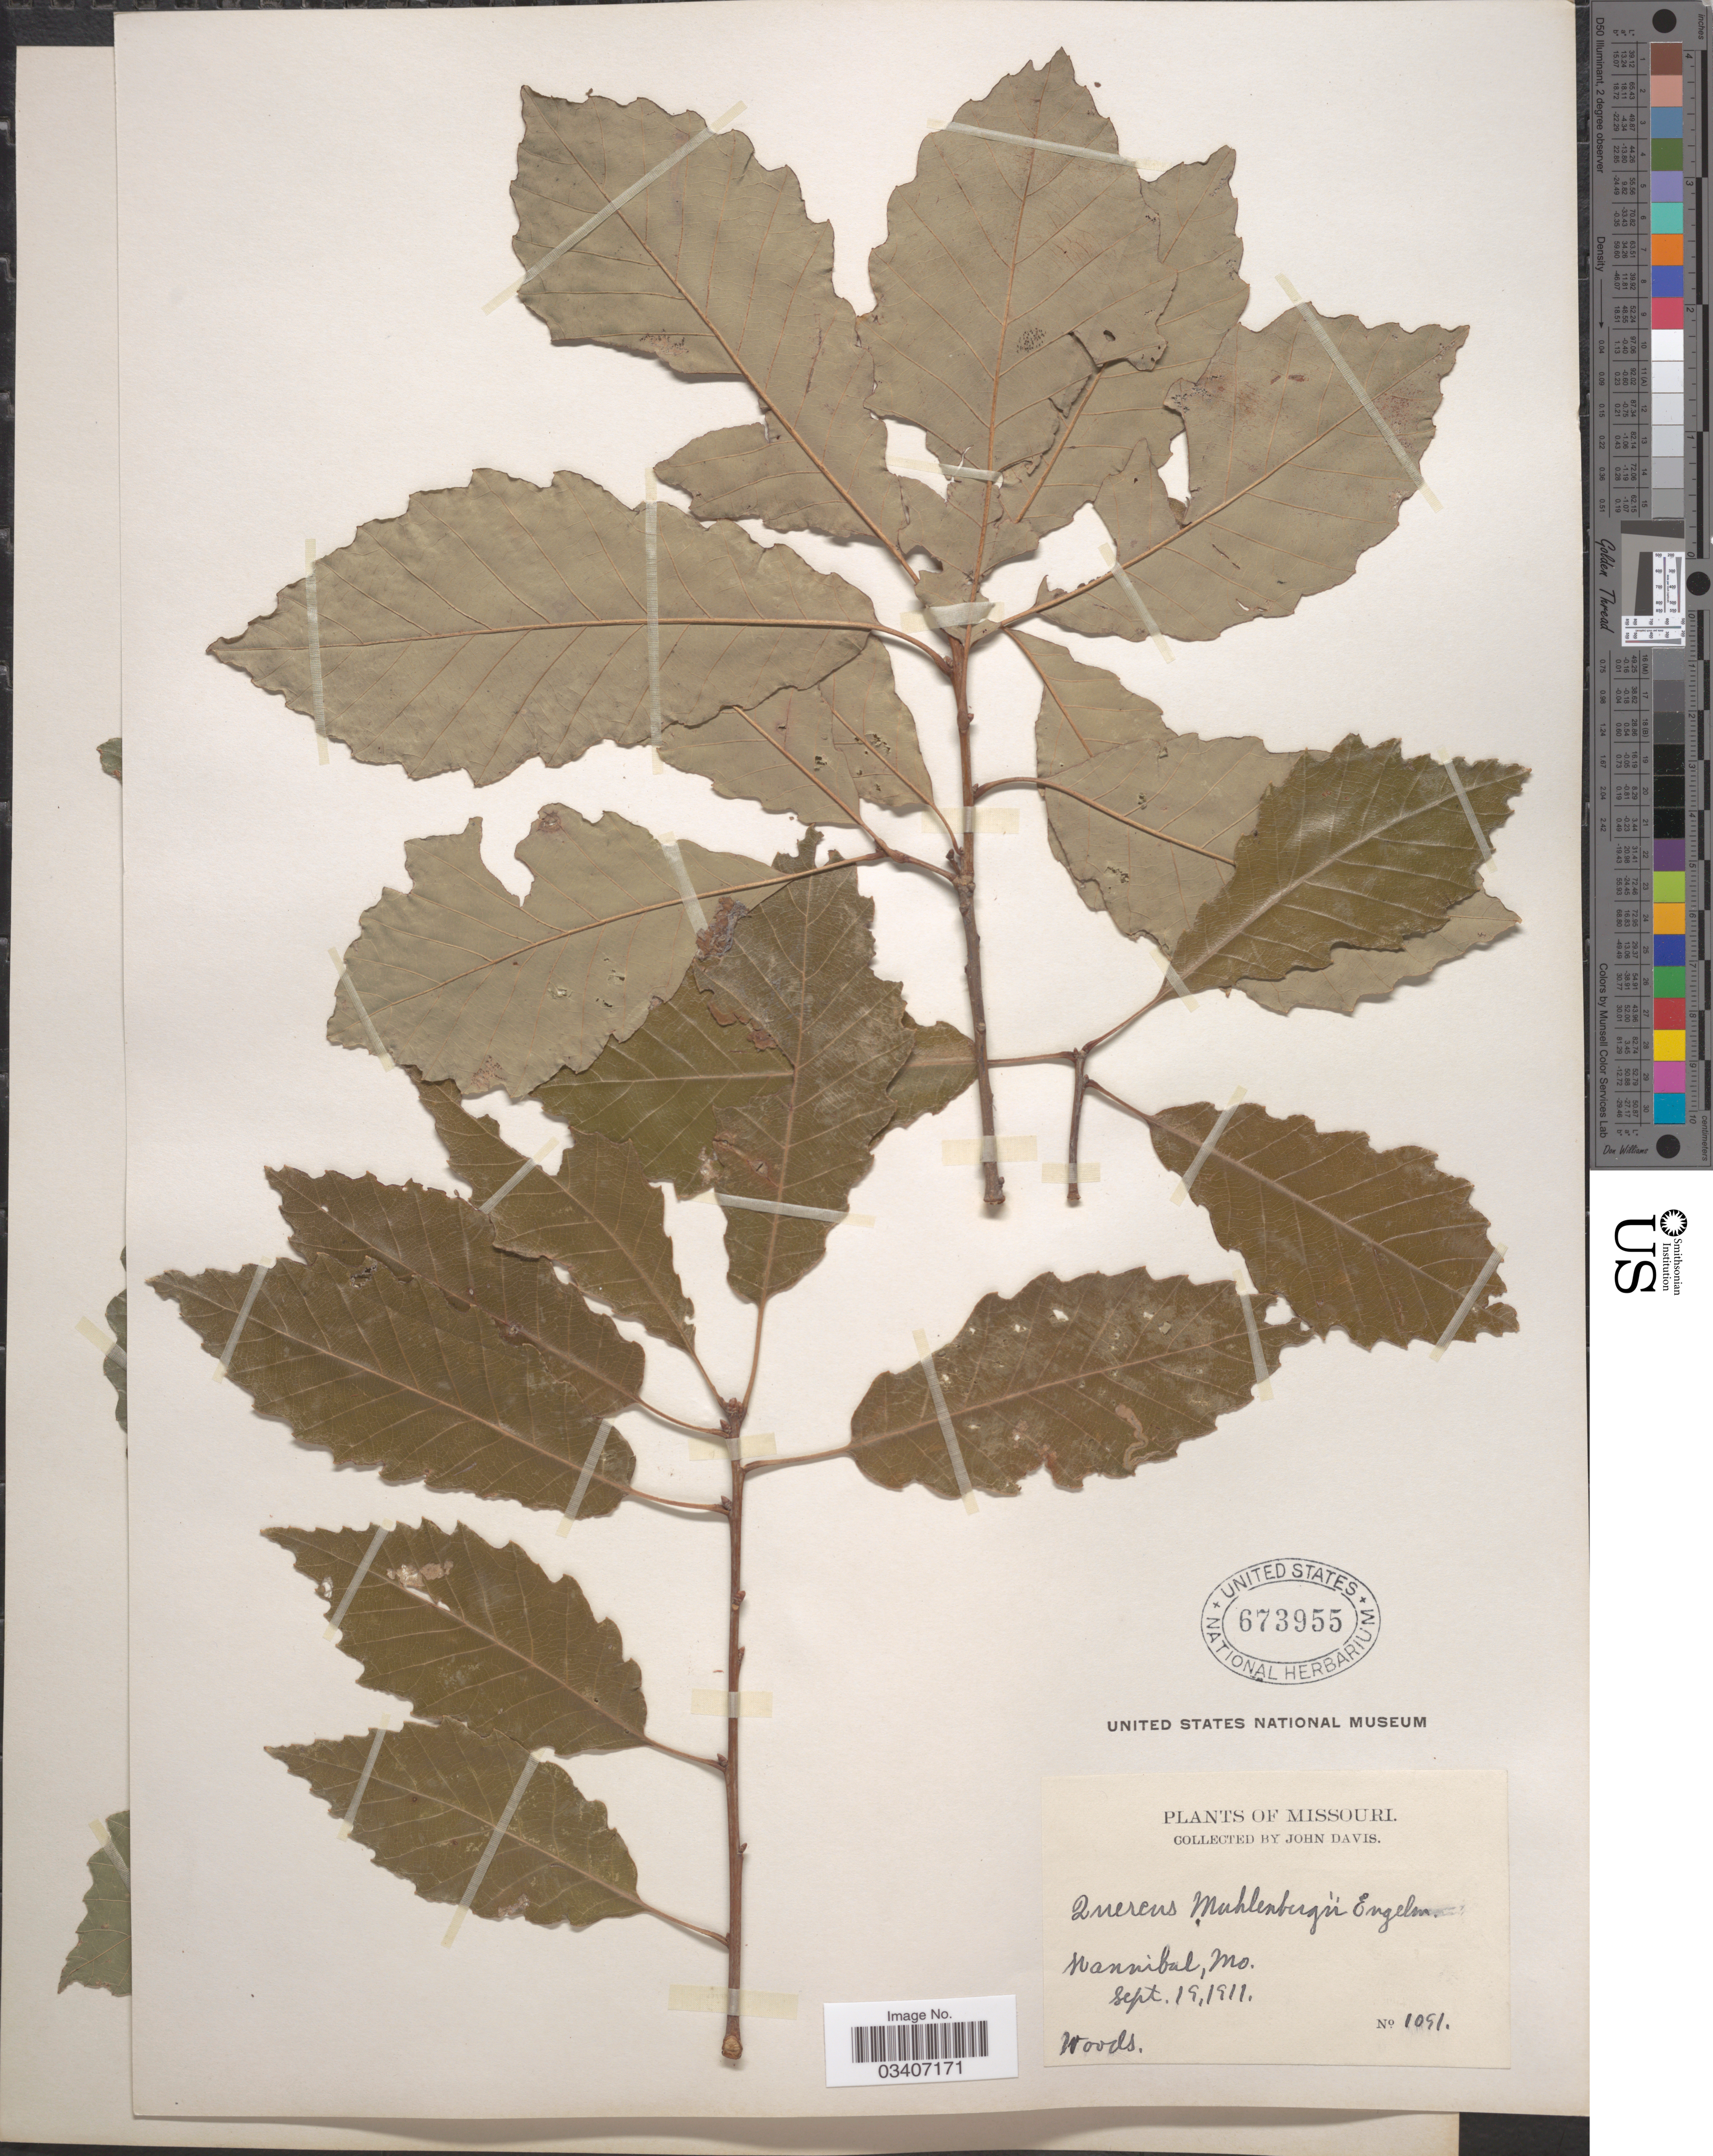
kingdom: Plantae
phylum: Tracheophyta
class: Magnoliopsida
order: Fagales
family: Fagaceae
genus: Quercus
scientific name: Quercus muehlenbergii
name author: Engelm.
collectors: J. Davis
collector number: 1091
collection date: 1911-09-19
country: United States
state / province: Missouri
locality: Hannibal.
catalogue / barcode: US 673955